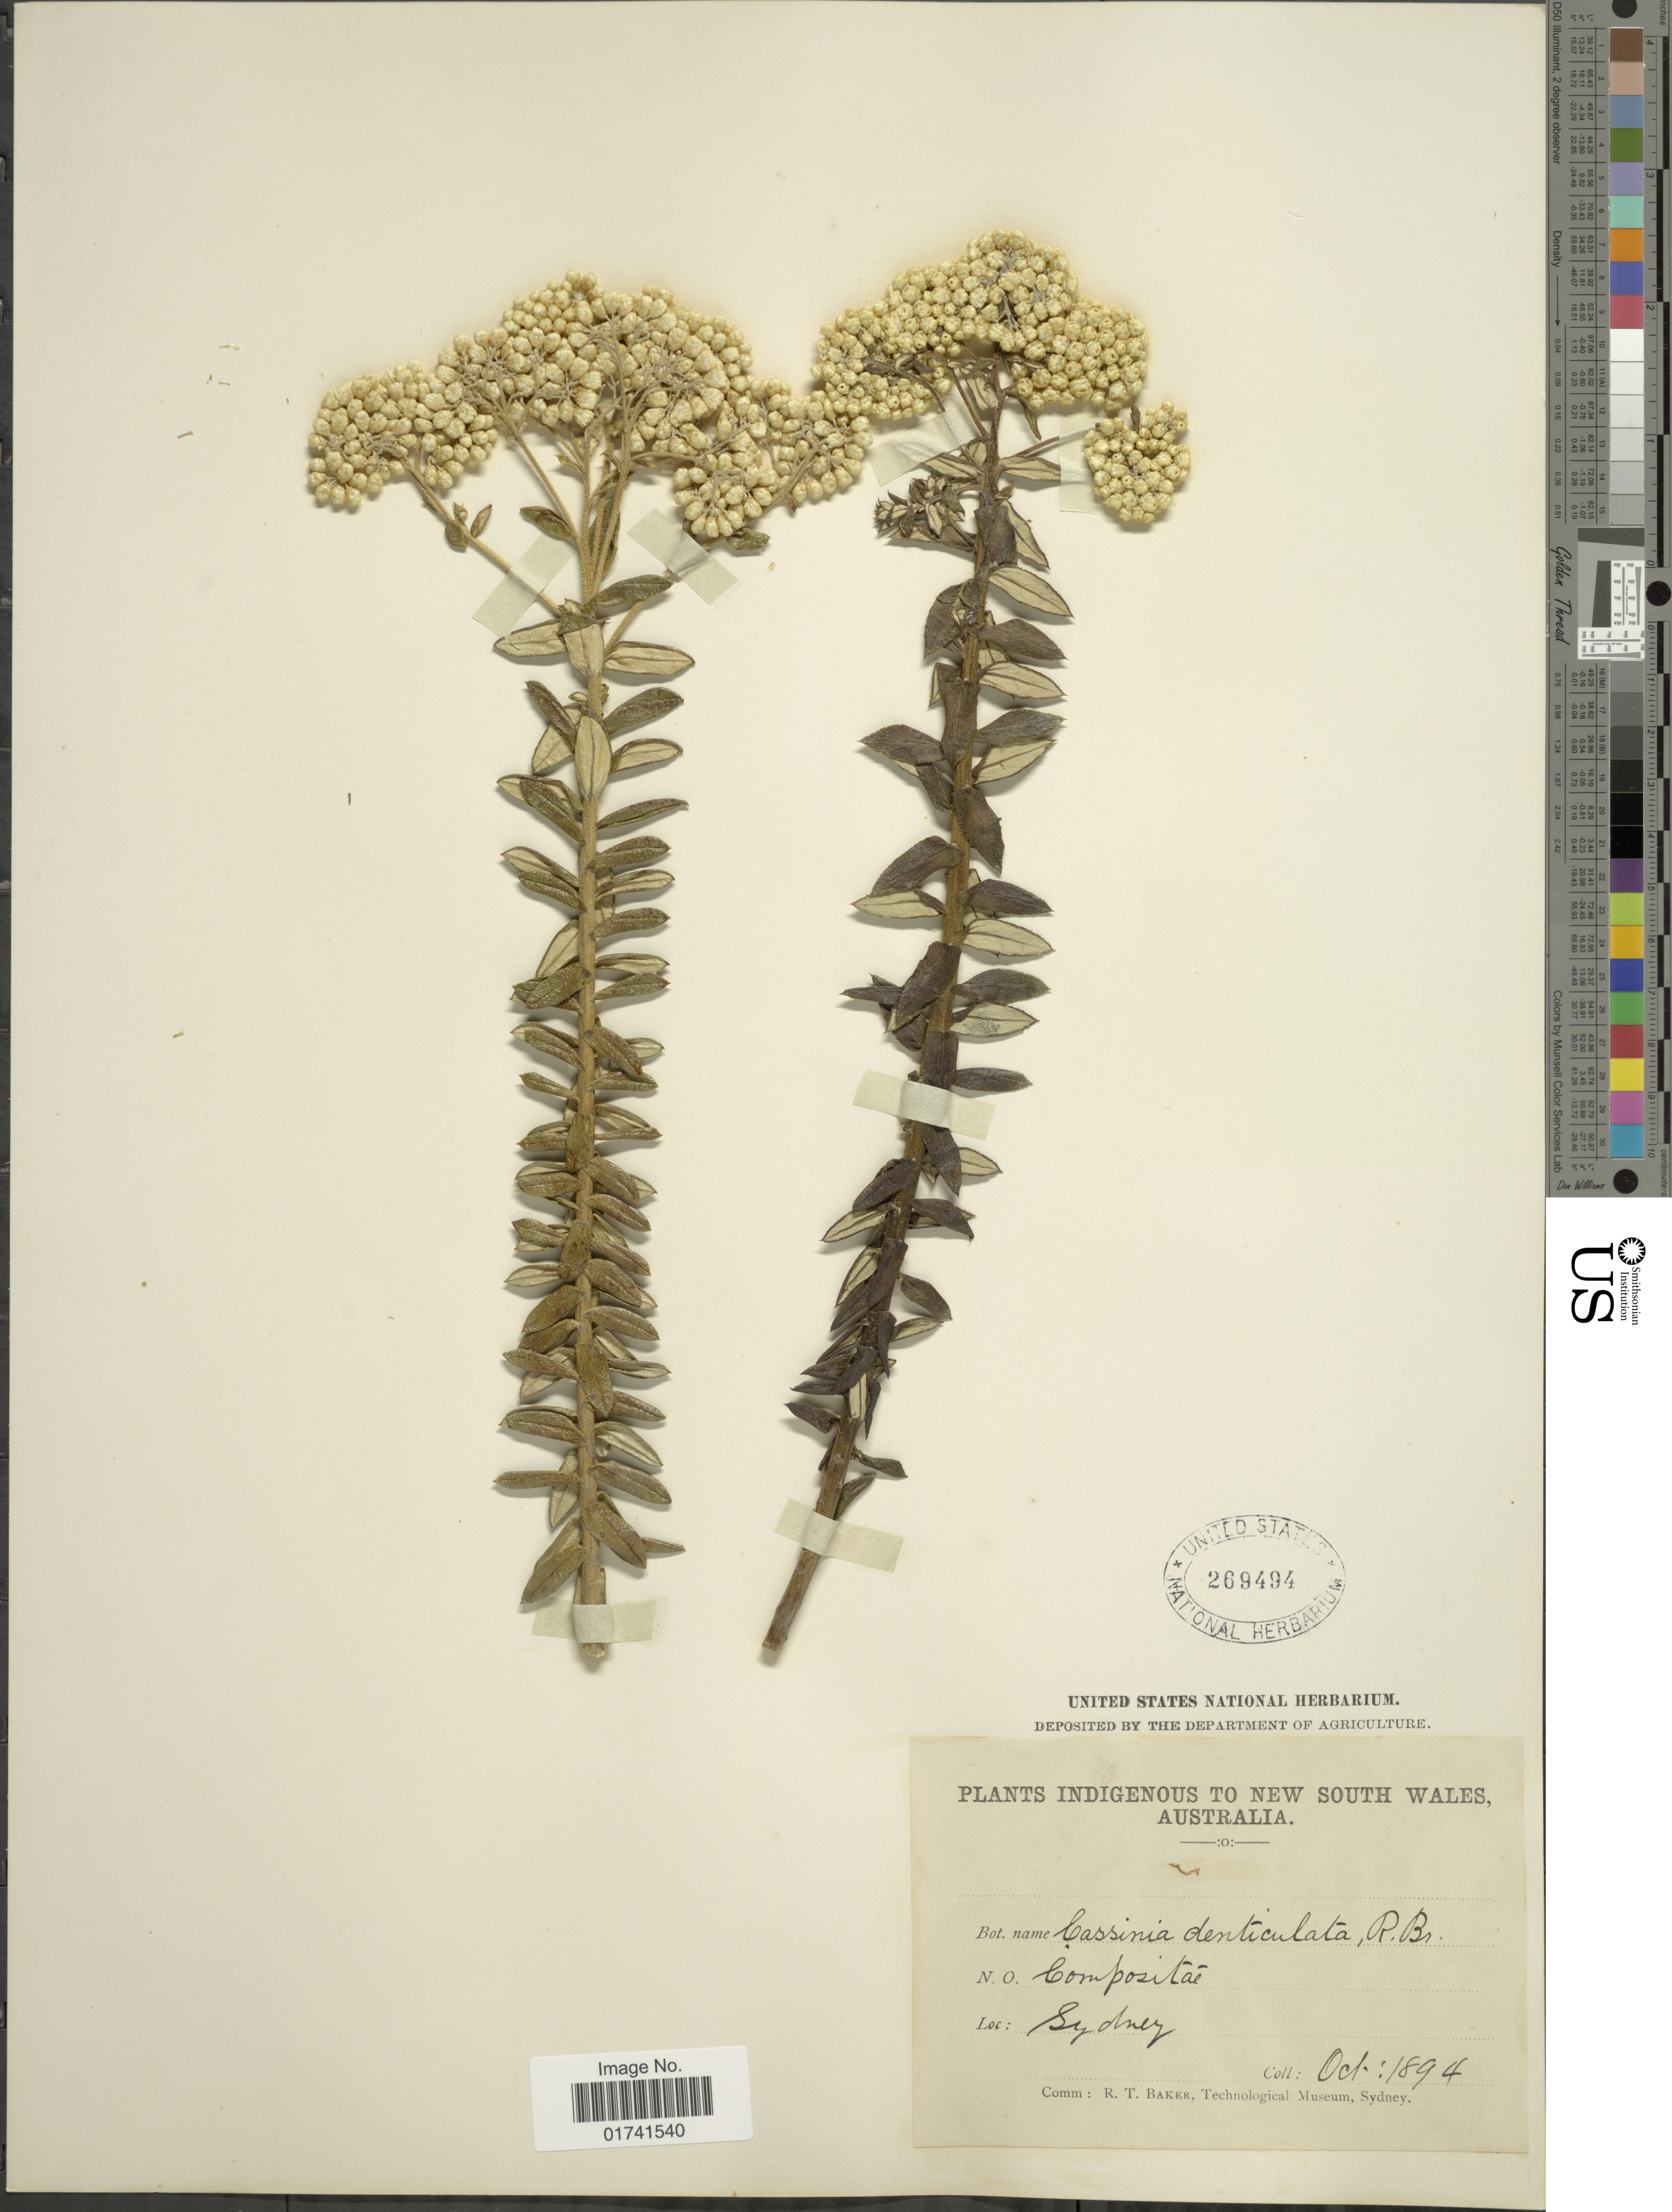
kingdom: Plantae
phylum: Tracheophyta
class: Magnoliopsida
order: Asterales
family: Asteraceae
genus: Cassinia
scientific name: Cassinia denticulata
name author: R. Br.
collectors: ex herb. United States National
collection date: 1894-10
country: Australia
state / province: New South Wales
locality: Sydney.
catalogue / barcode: US 269494